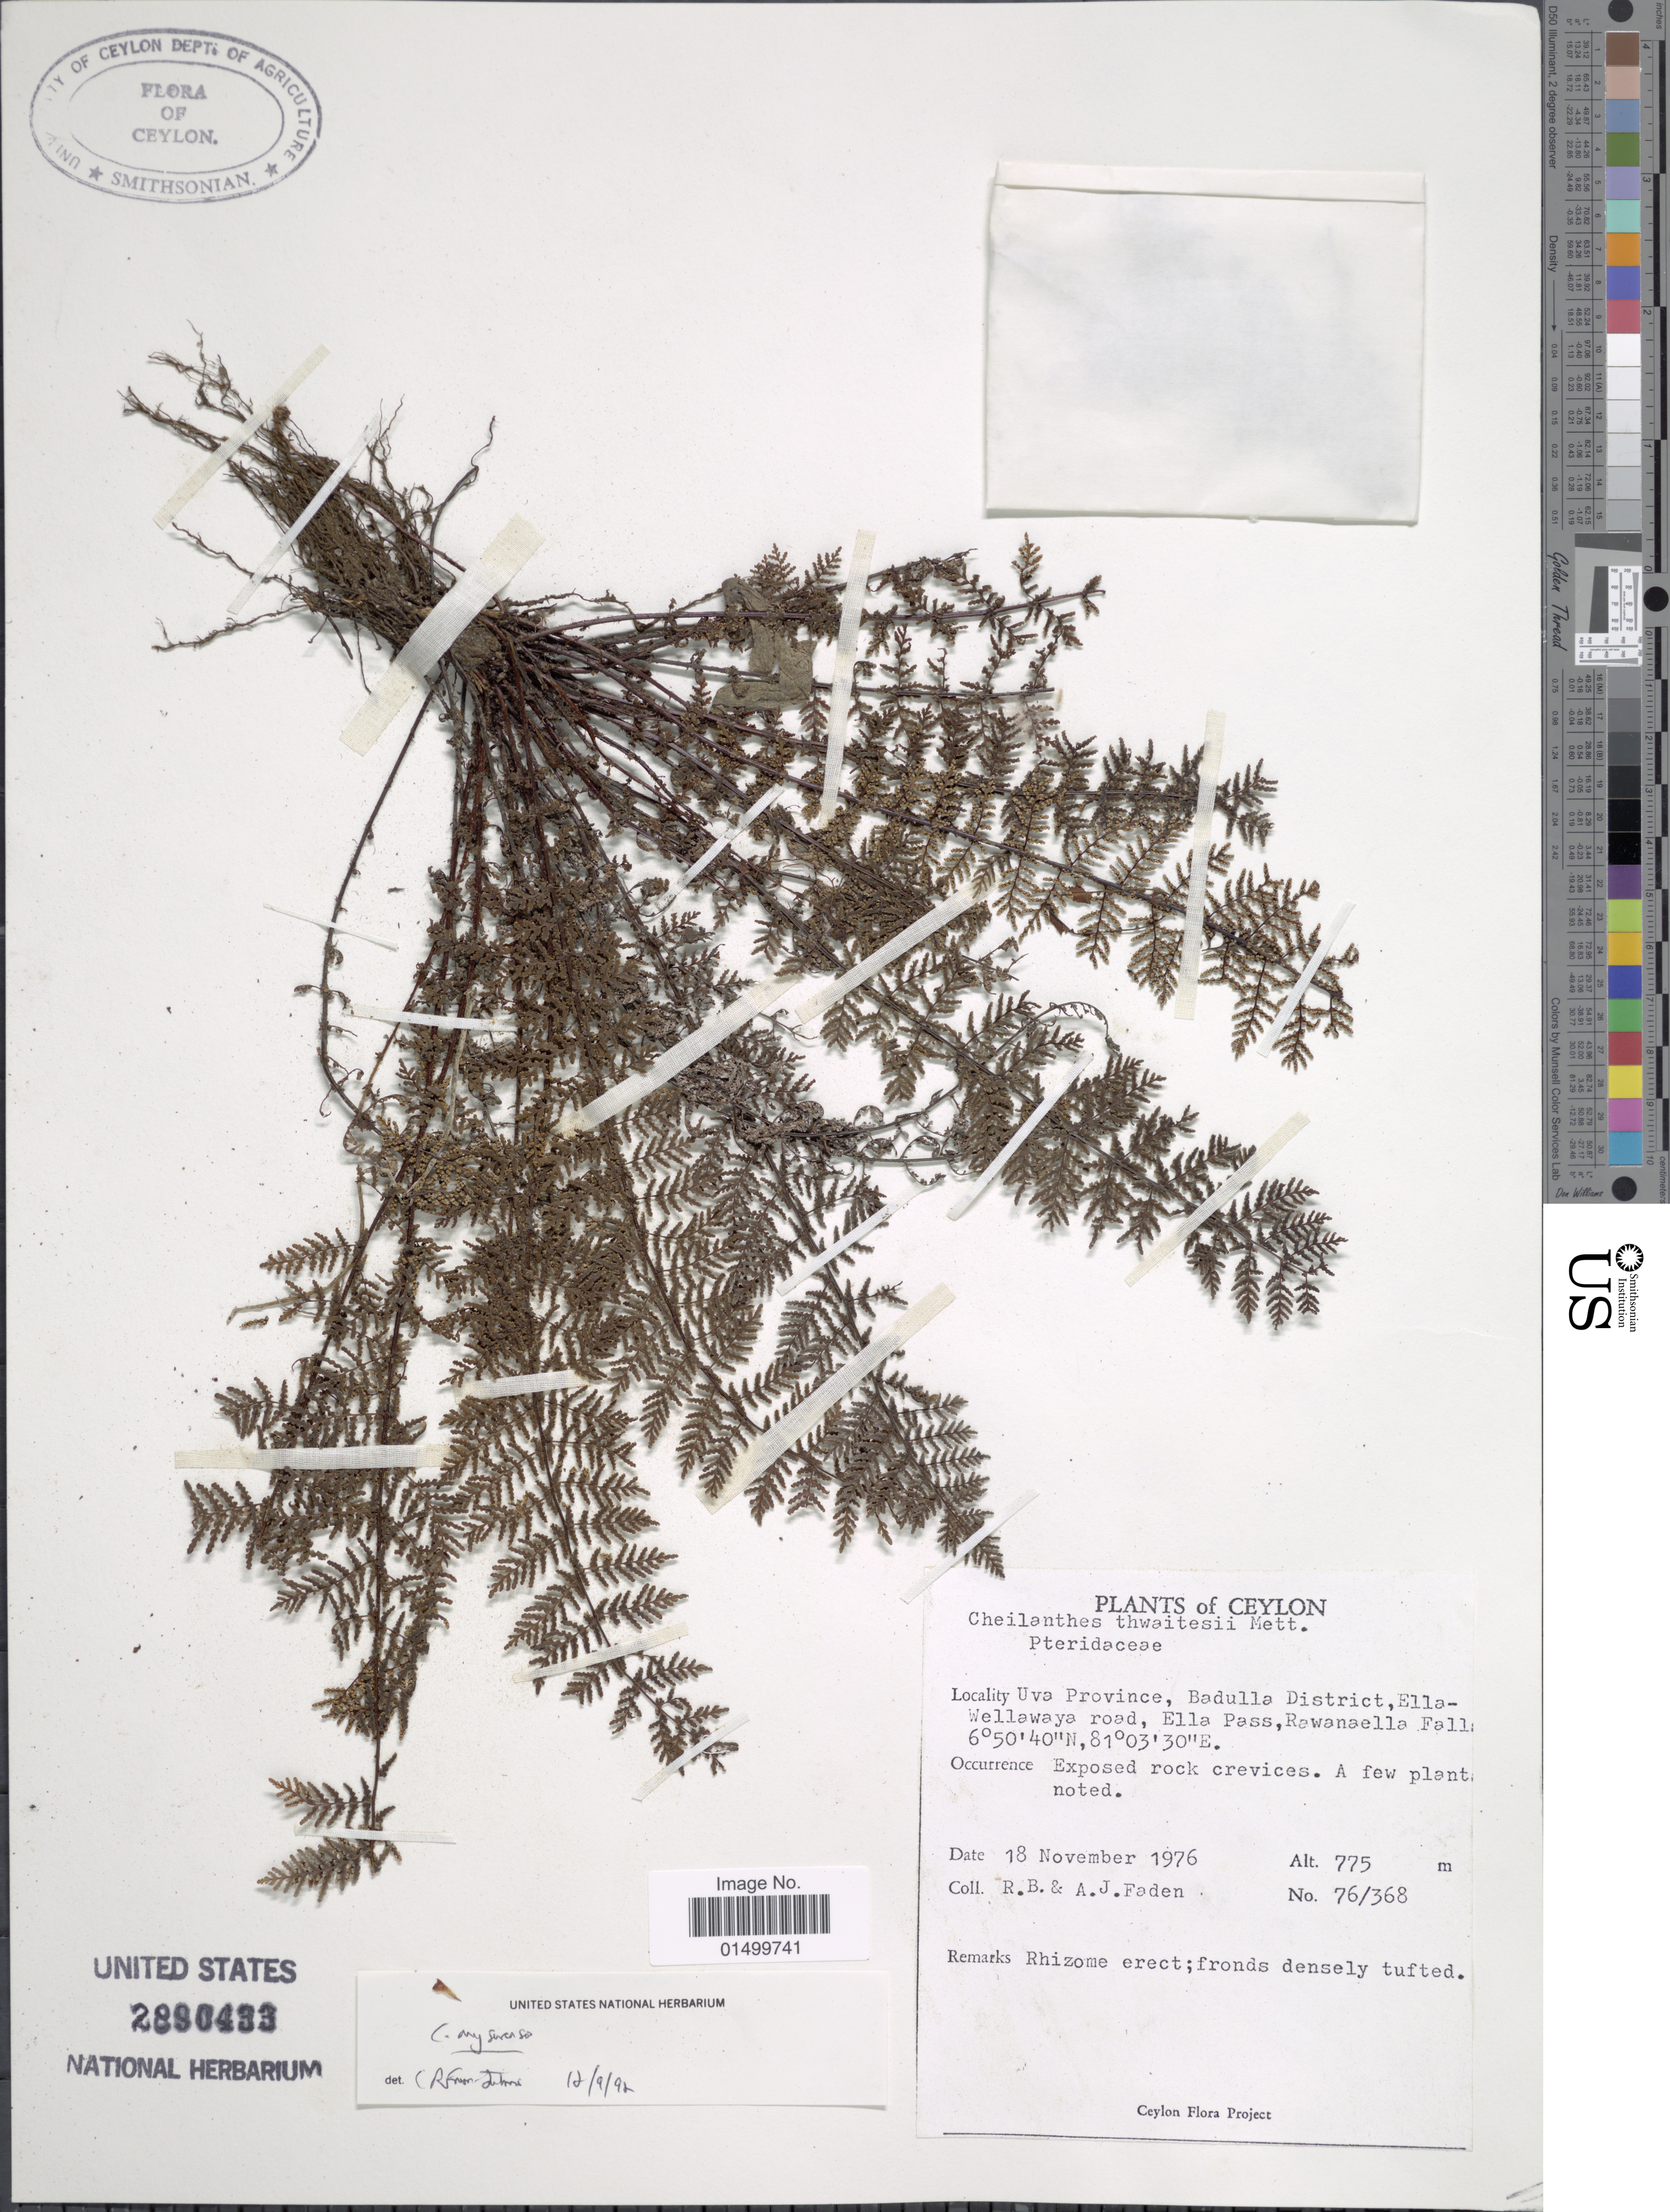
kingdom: Plantae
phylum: Tracheophyta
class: Polypodiopsida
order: Polypodiales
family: Pteridaceae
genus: Cheilanthes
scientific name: Cheilanthes thwaitesii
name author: Mett.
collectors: R. B. Faden & A. J. Faden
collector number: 76/368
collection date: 1976-11-18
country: Sri Lanka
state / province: Uva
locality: Ceylon, Badulla District, Ellawellawaya road, Ella Pass, Rawanealla Falls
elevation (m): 775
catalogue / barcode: US 2890433